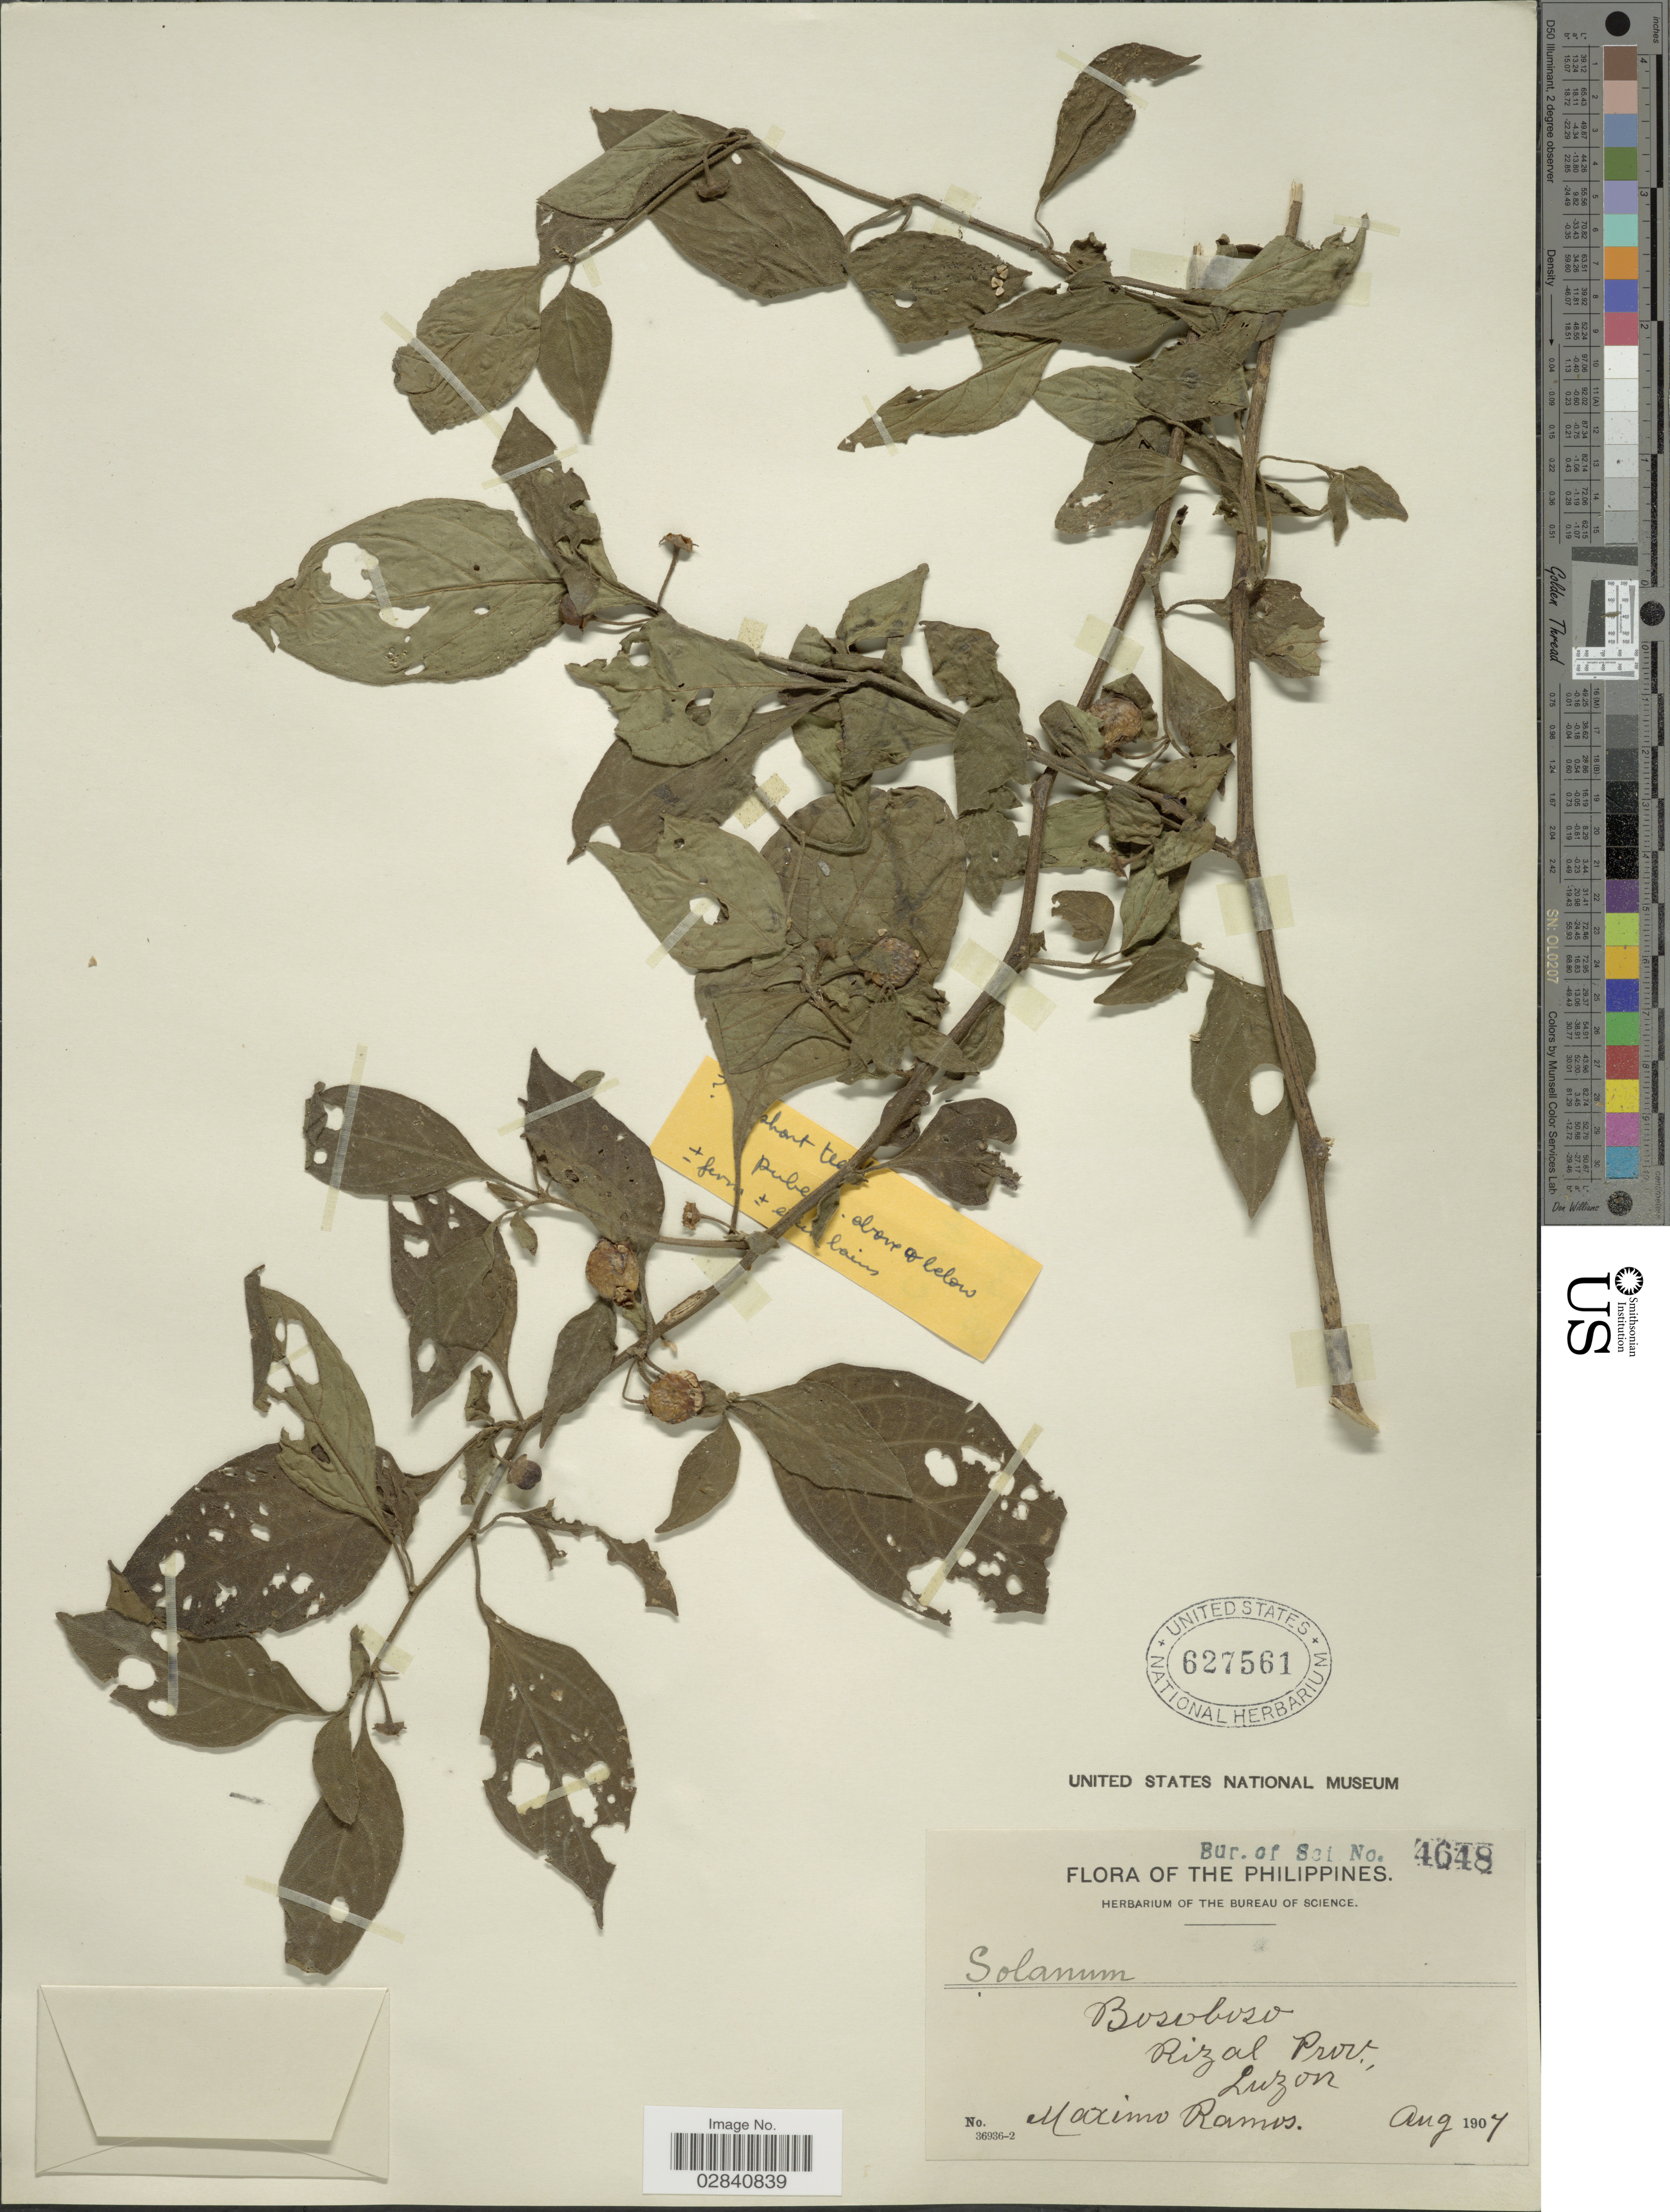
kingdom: Plantae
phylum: Tracheophyta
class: Magnoliopsida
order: Solanales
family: Solanaceae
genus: Lycianthes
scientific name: Lycianthes laevis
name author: (Dunal) Bitter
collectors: M. Ramos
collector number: Bur. of Sci 4648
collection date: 1907-08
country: Philippines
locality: Bosoboso, Rizal Prov., Luzon.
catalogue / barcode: US 627561